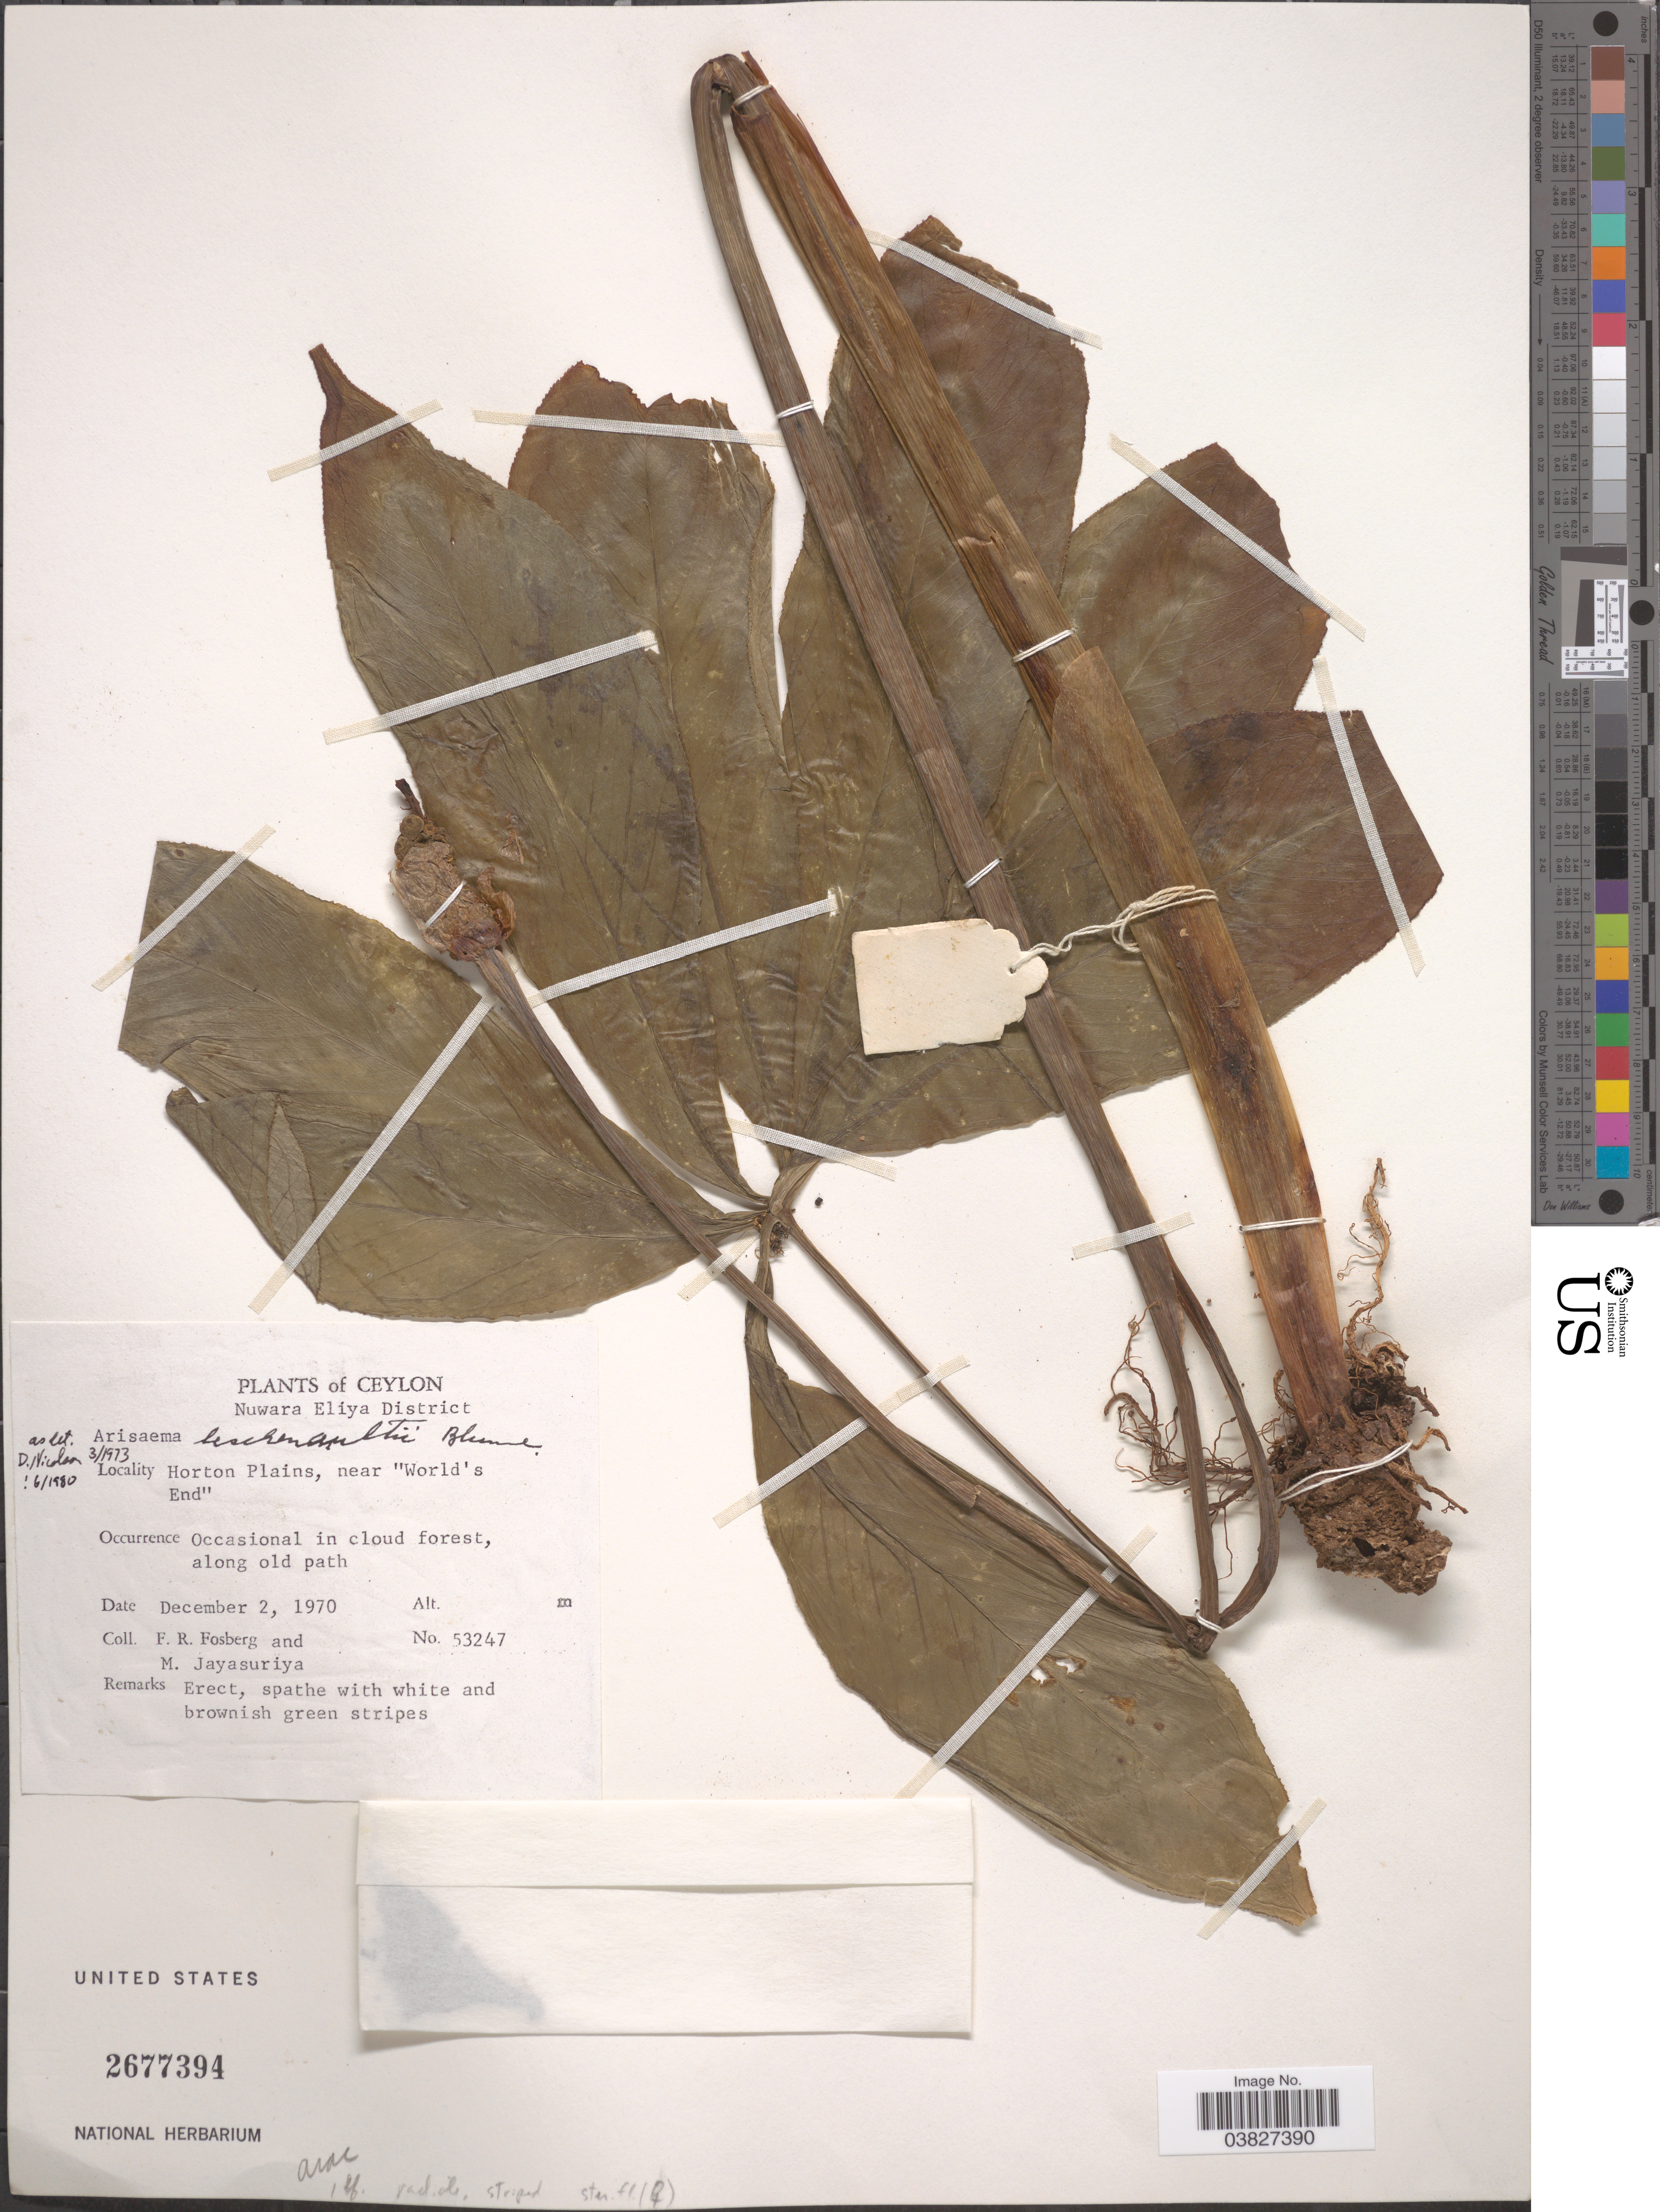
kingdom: Plantae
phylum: Tracheophyta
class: Liliopsida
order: Alismatales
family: Araceae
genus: Arisaema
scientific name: Arisaema leschenaultii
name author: Blume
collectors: F. R. Fosberg & M. Jayasuriya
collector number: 53247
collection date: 1970-12-02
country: Sri Lanka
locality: Ceylon. Nuwara Eliya District. Horton Plains, near "World's End". In cloud forest, along old path.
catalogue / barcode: US 2677394